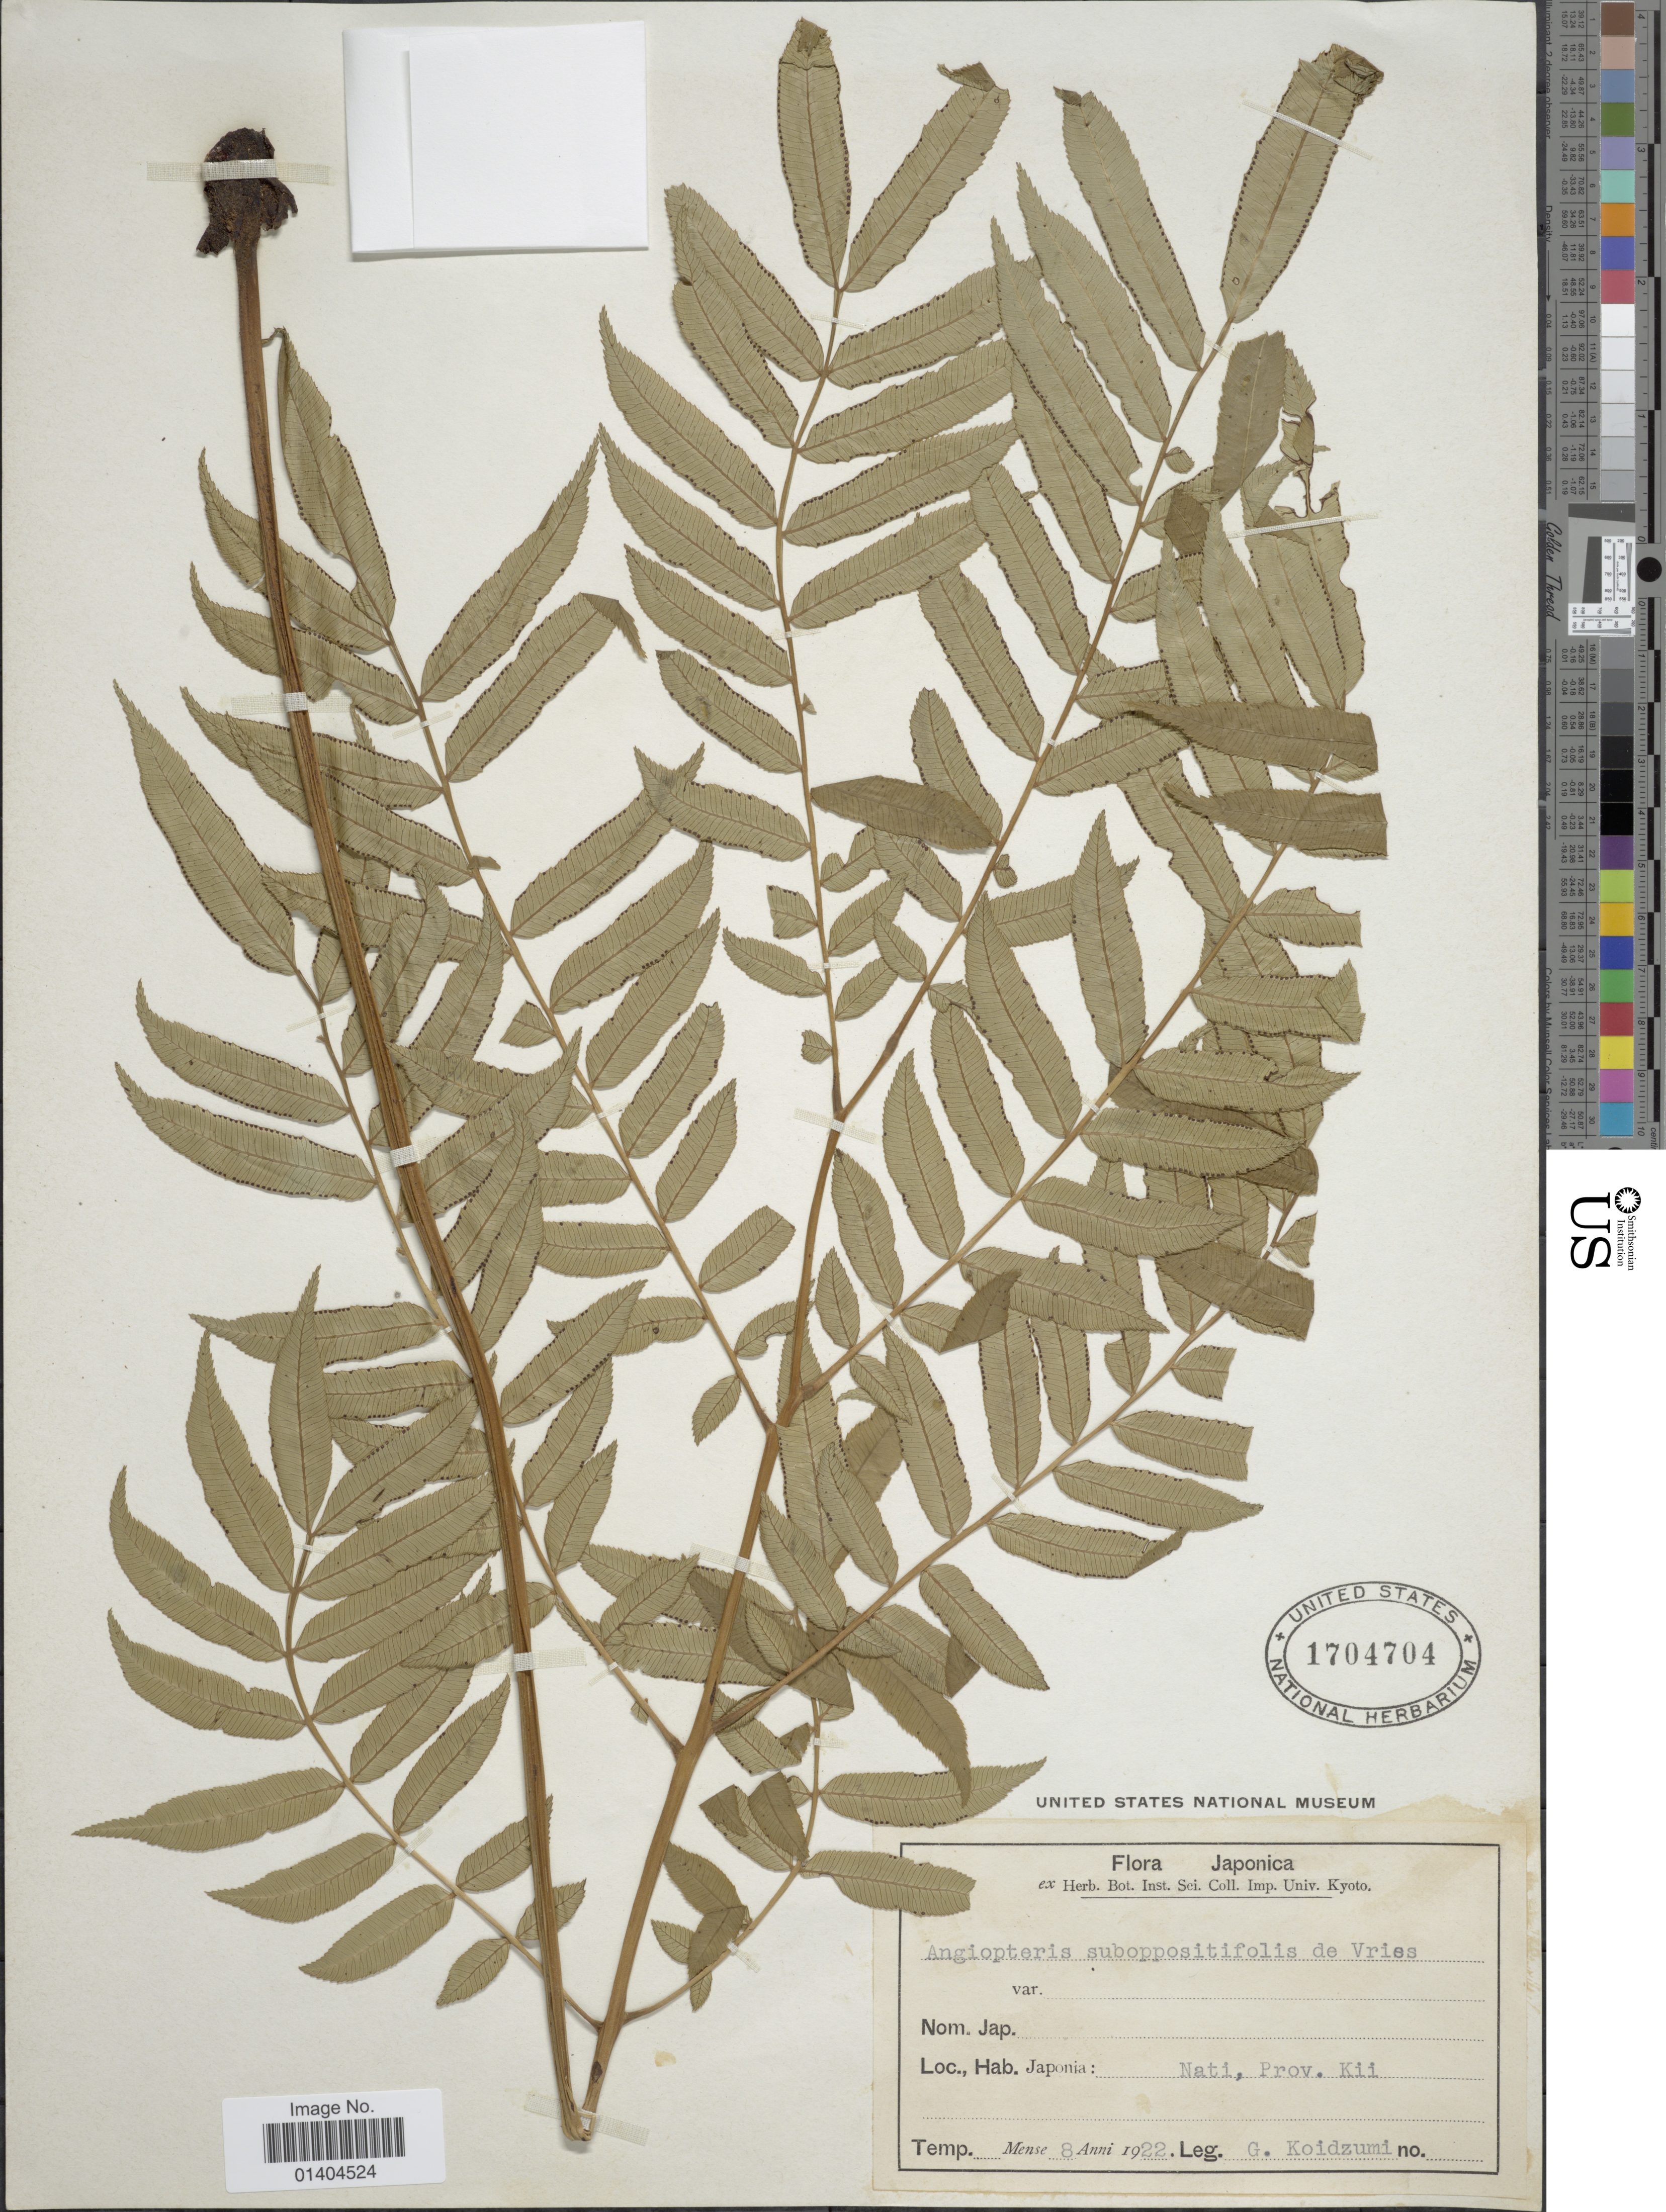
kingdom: Plantae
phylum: Tracheophyta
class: Polypodiopsida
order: Marattiales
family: Marattiaceae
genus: Angiopteris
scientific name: Angiopteris suboppositifolia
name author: de Vriese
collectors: G. Koidzumi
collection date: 1922-08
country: Japan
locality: Nati, Prov. Kii.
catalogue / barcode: US 1704704